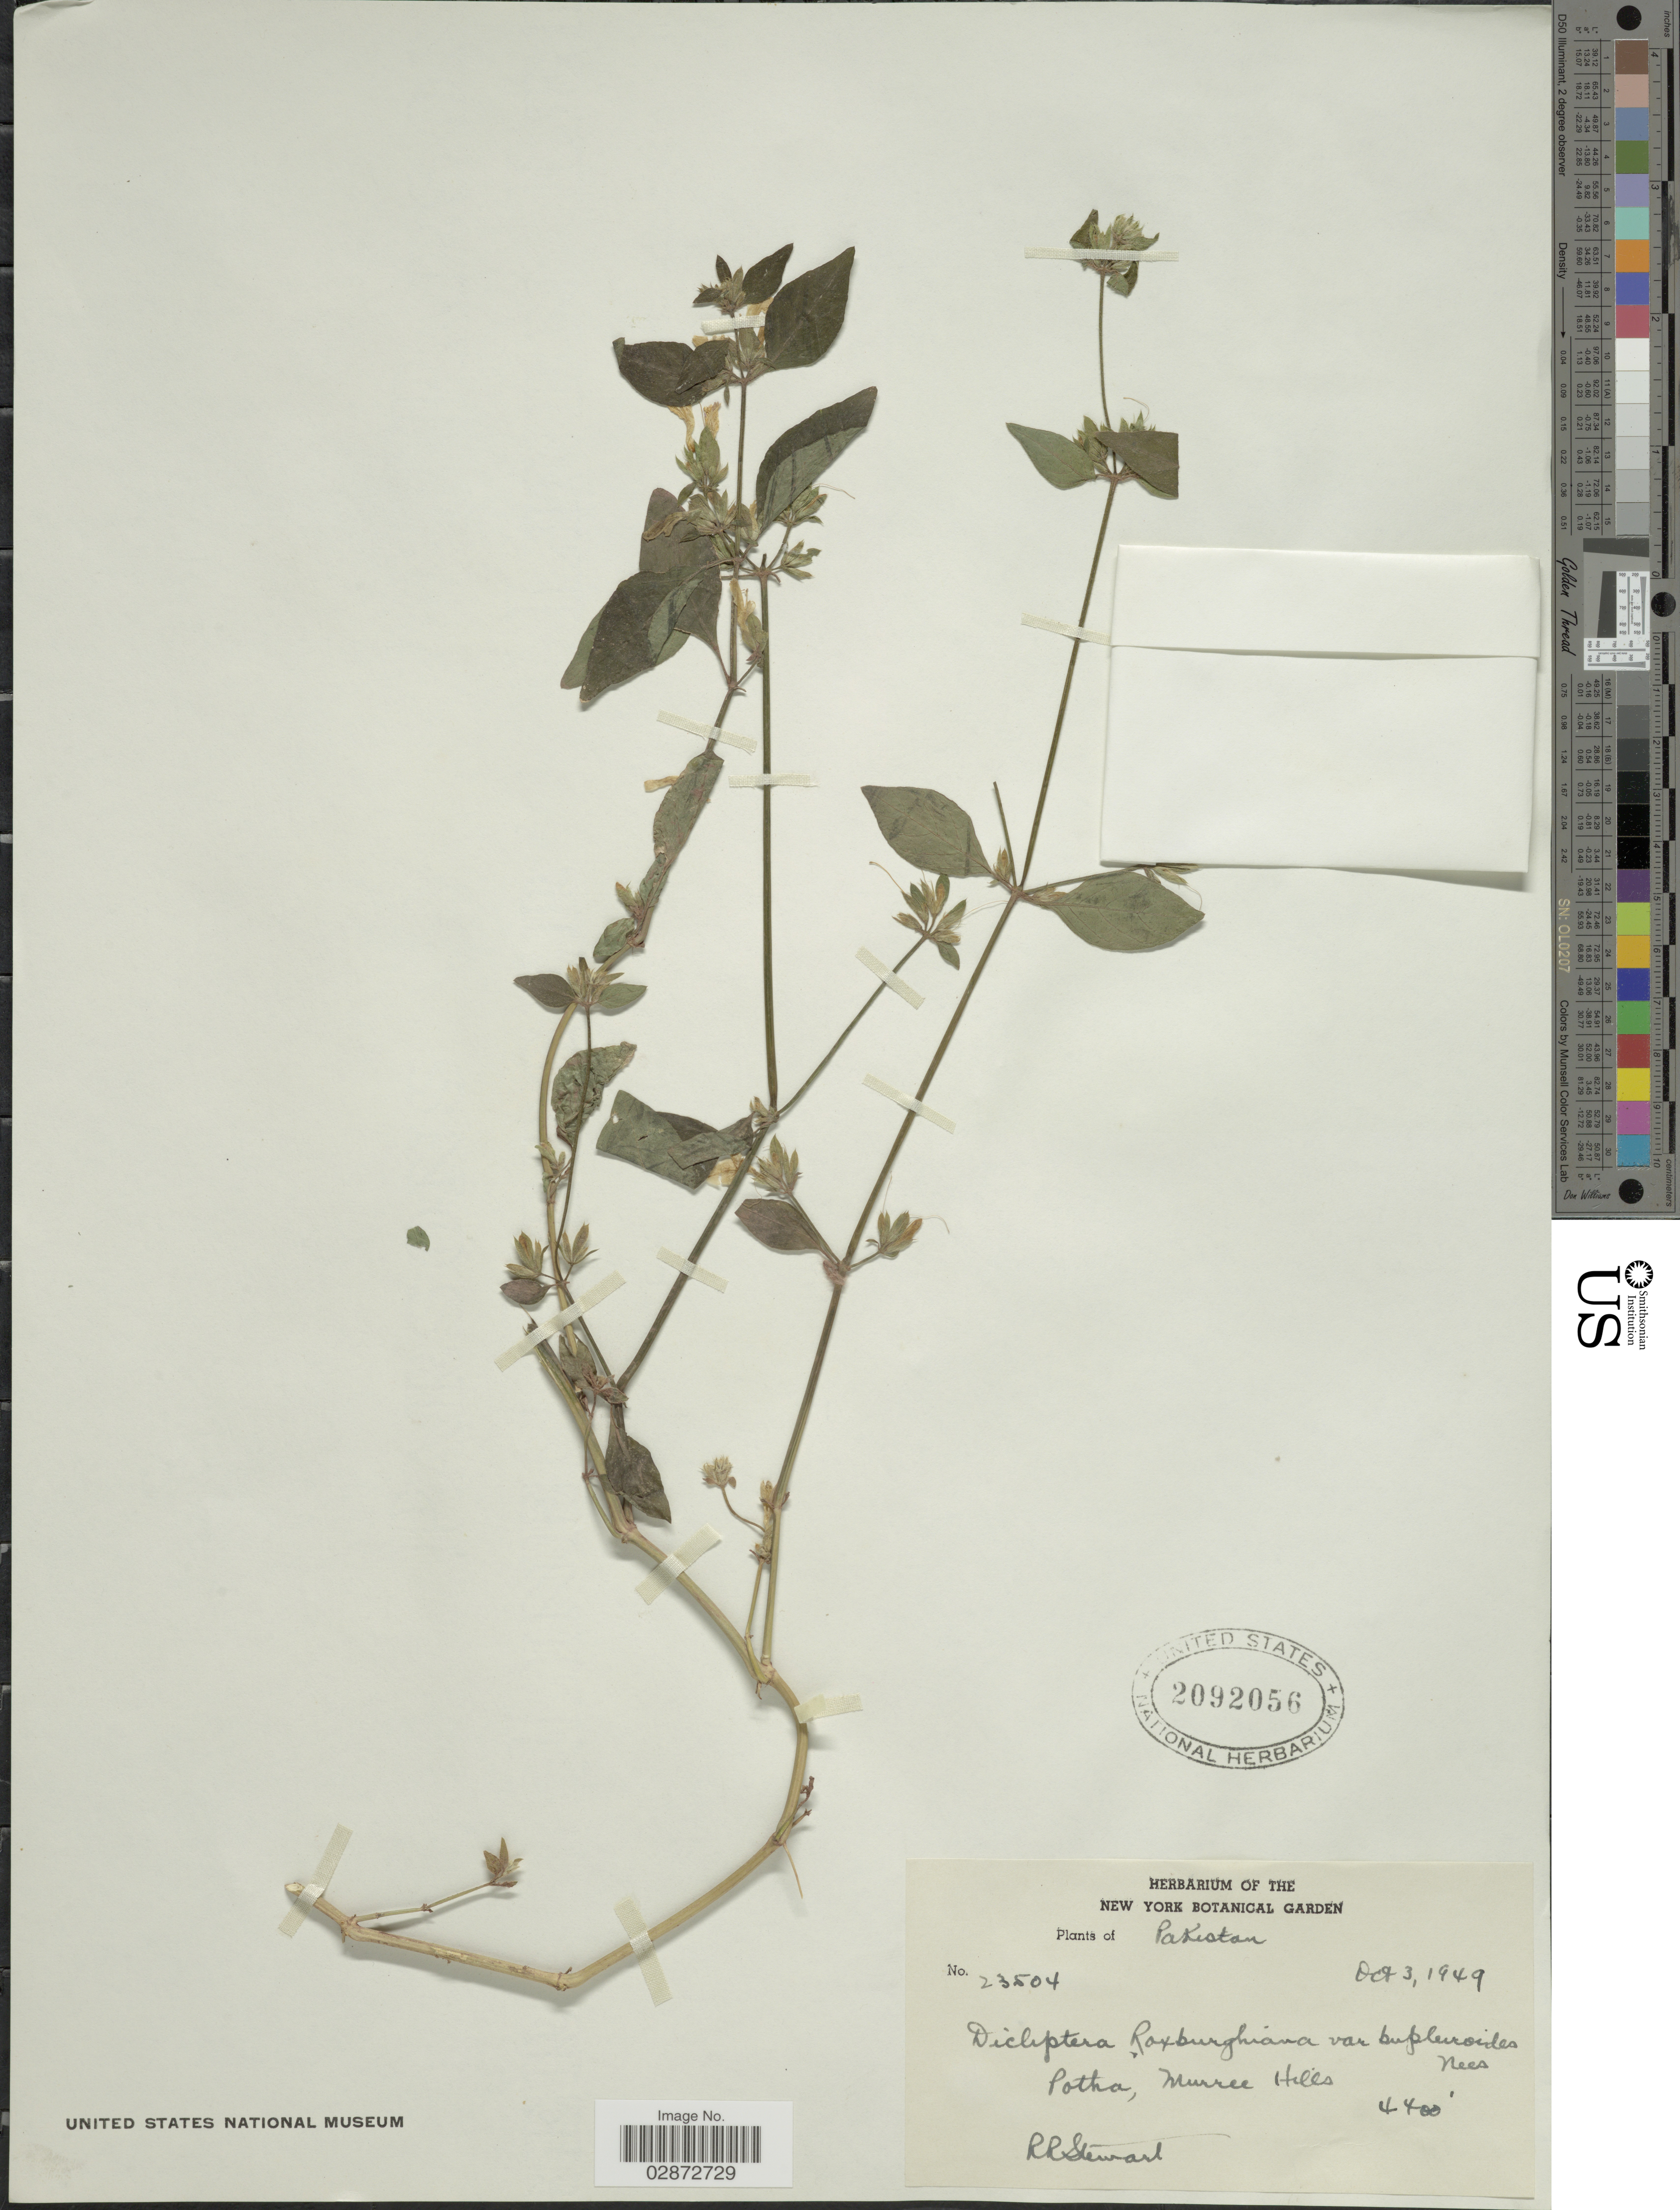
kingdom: Plantae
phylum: Tracheophyta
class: Magnoliopsida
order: Lamiales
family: Acanthaceae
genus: Dicliptera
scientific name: Dicliptera roxburghiana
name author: Nees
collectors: R. Stewart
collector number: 23504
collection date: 1949-10-03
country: Pakistan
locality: Potha, Murree Hills.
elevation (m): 1341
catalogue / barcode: US 2092056